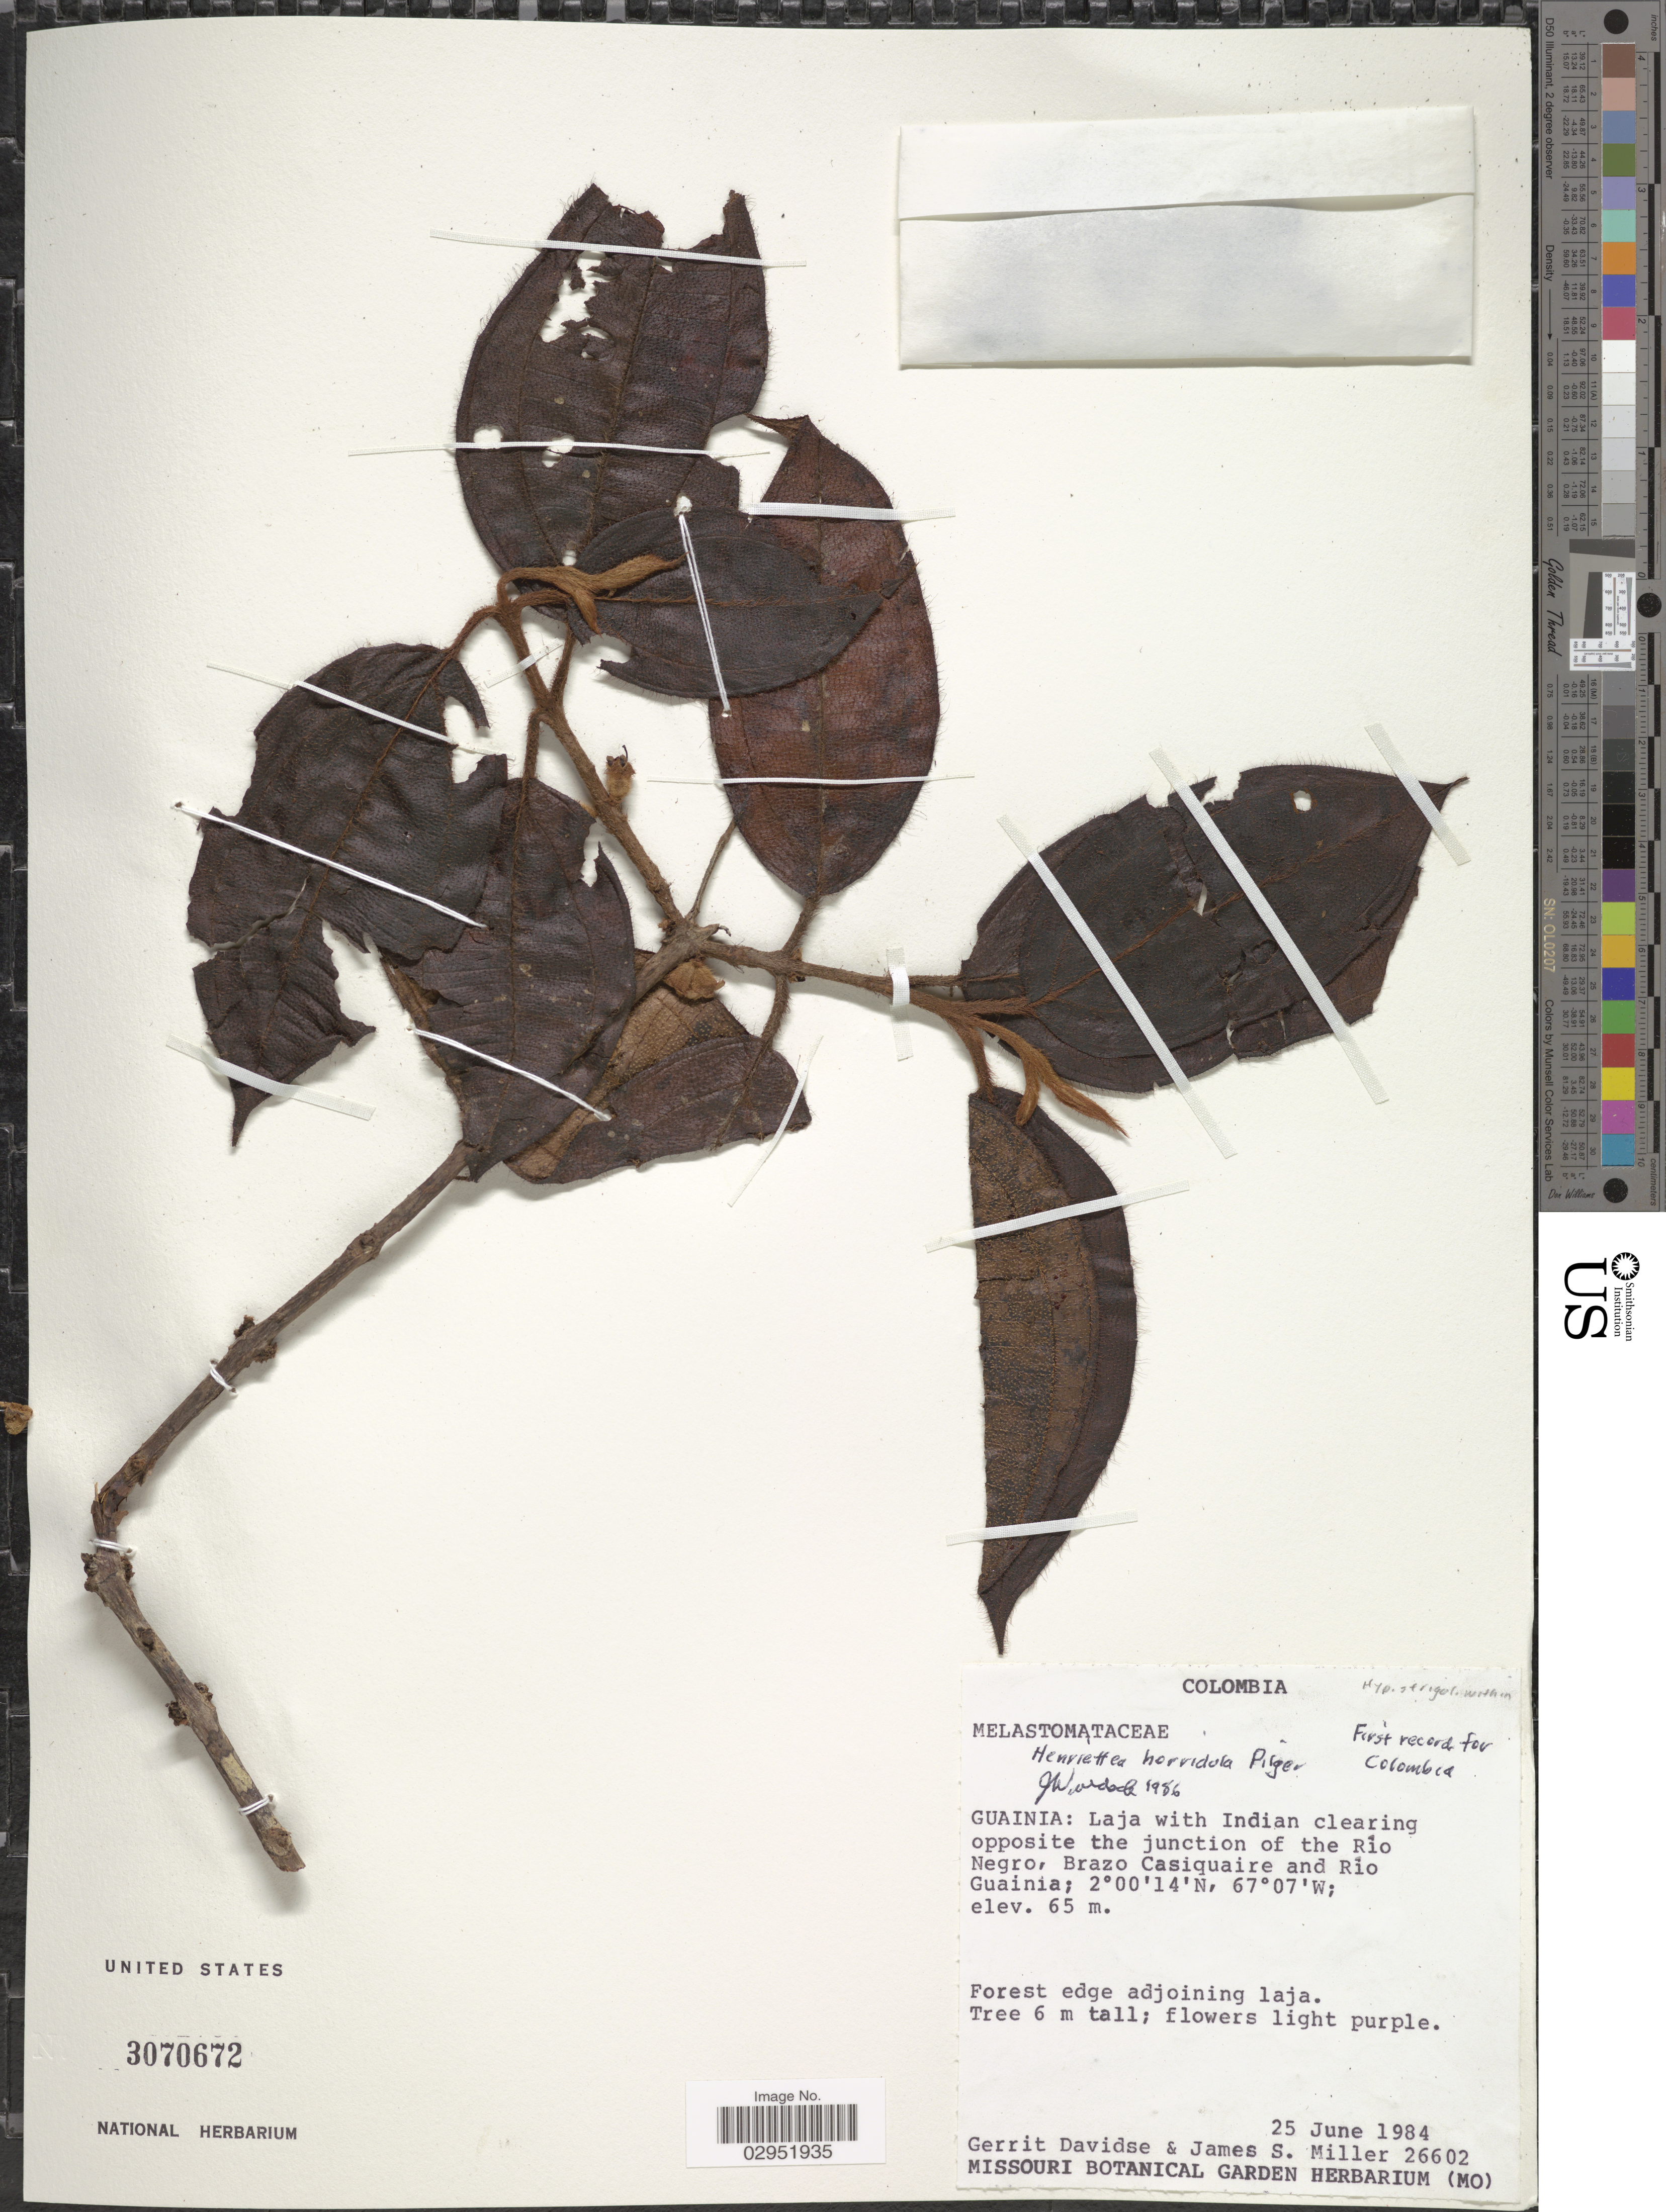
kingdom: Plantae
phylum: Tracheophyta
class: Magnoliopsida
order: Myrtales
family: Melastomataceae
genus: Henriettea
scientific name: Henriettea horridula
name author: Pilg.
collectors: G. Davidse & J. S. Miller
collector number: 26602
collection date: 1984-06-25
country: Colombia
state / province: Guainía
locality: Laja with Indian clearing opposite the junction of the Río Negro, Brazo Casiquaire and Rio Guainia.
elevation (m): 65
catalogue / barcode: US 3070672